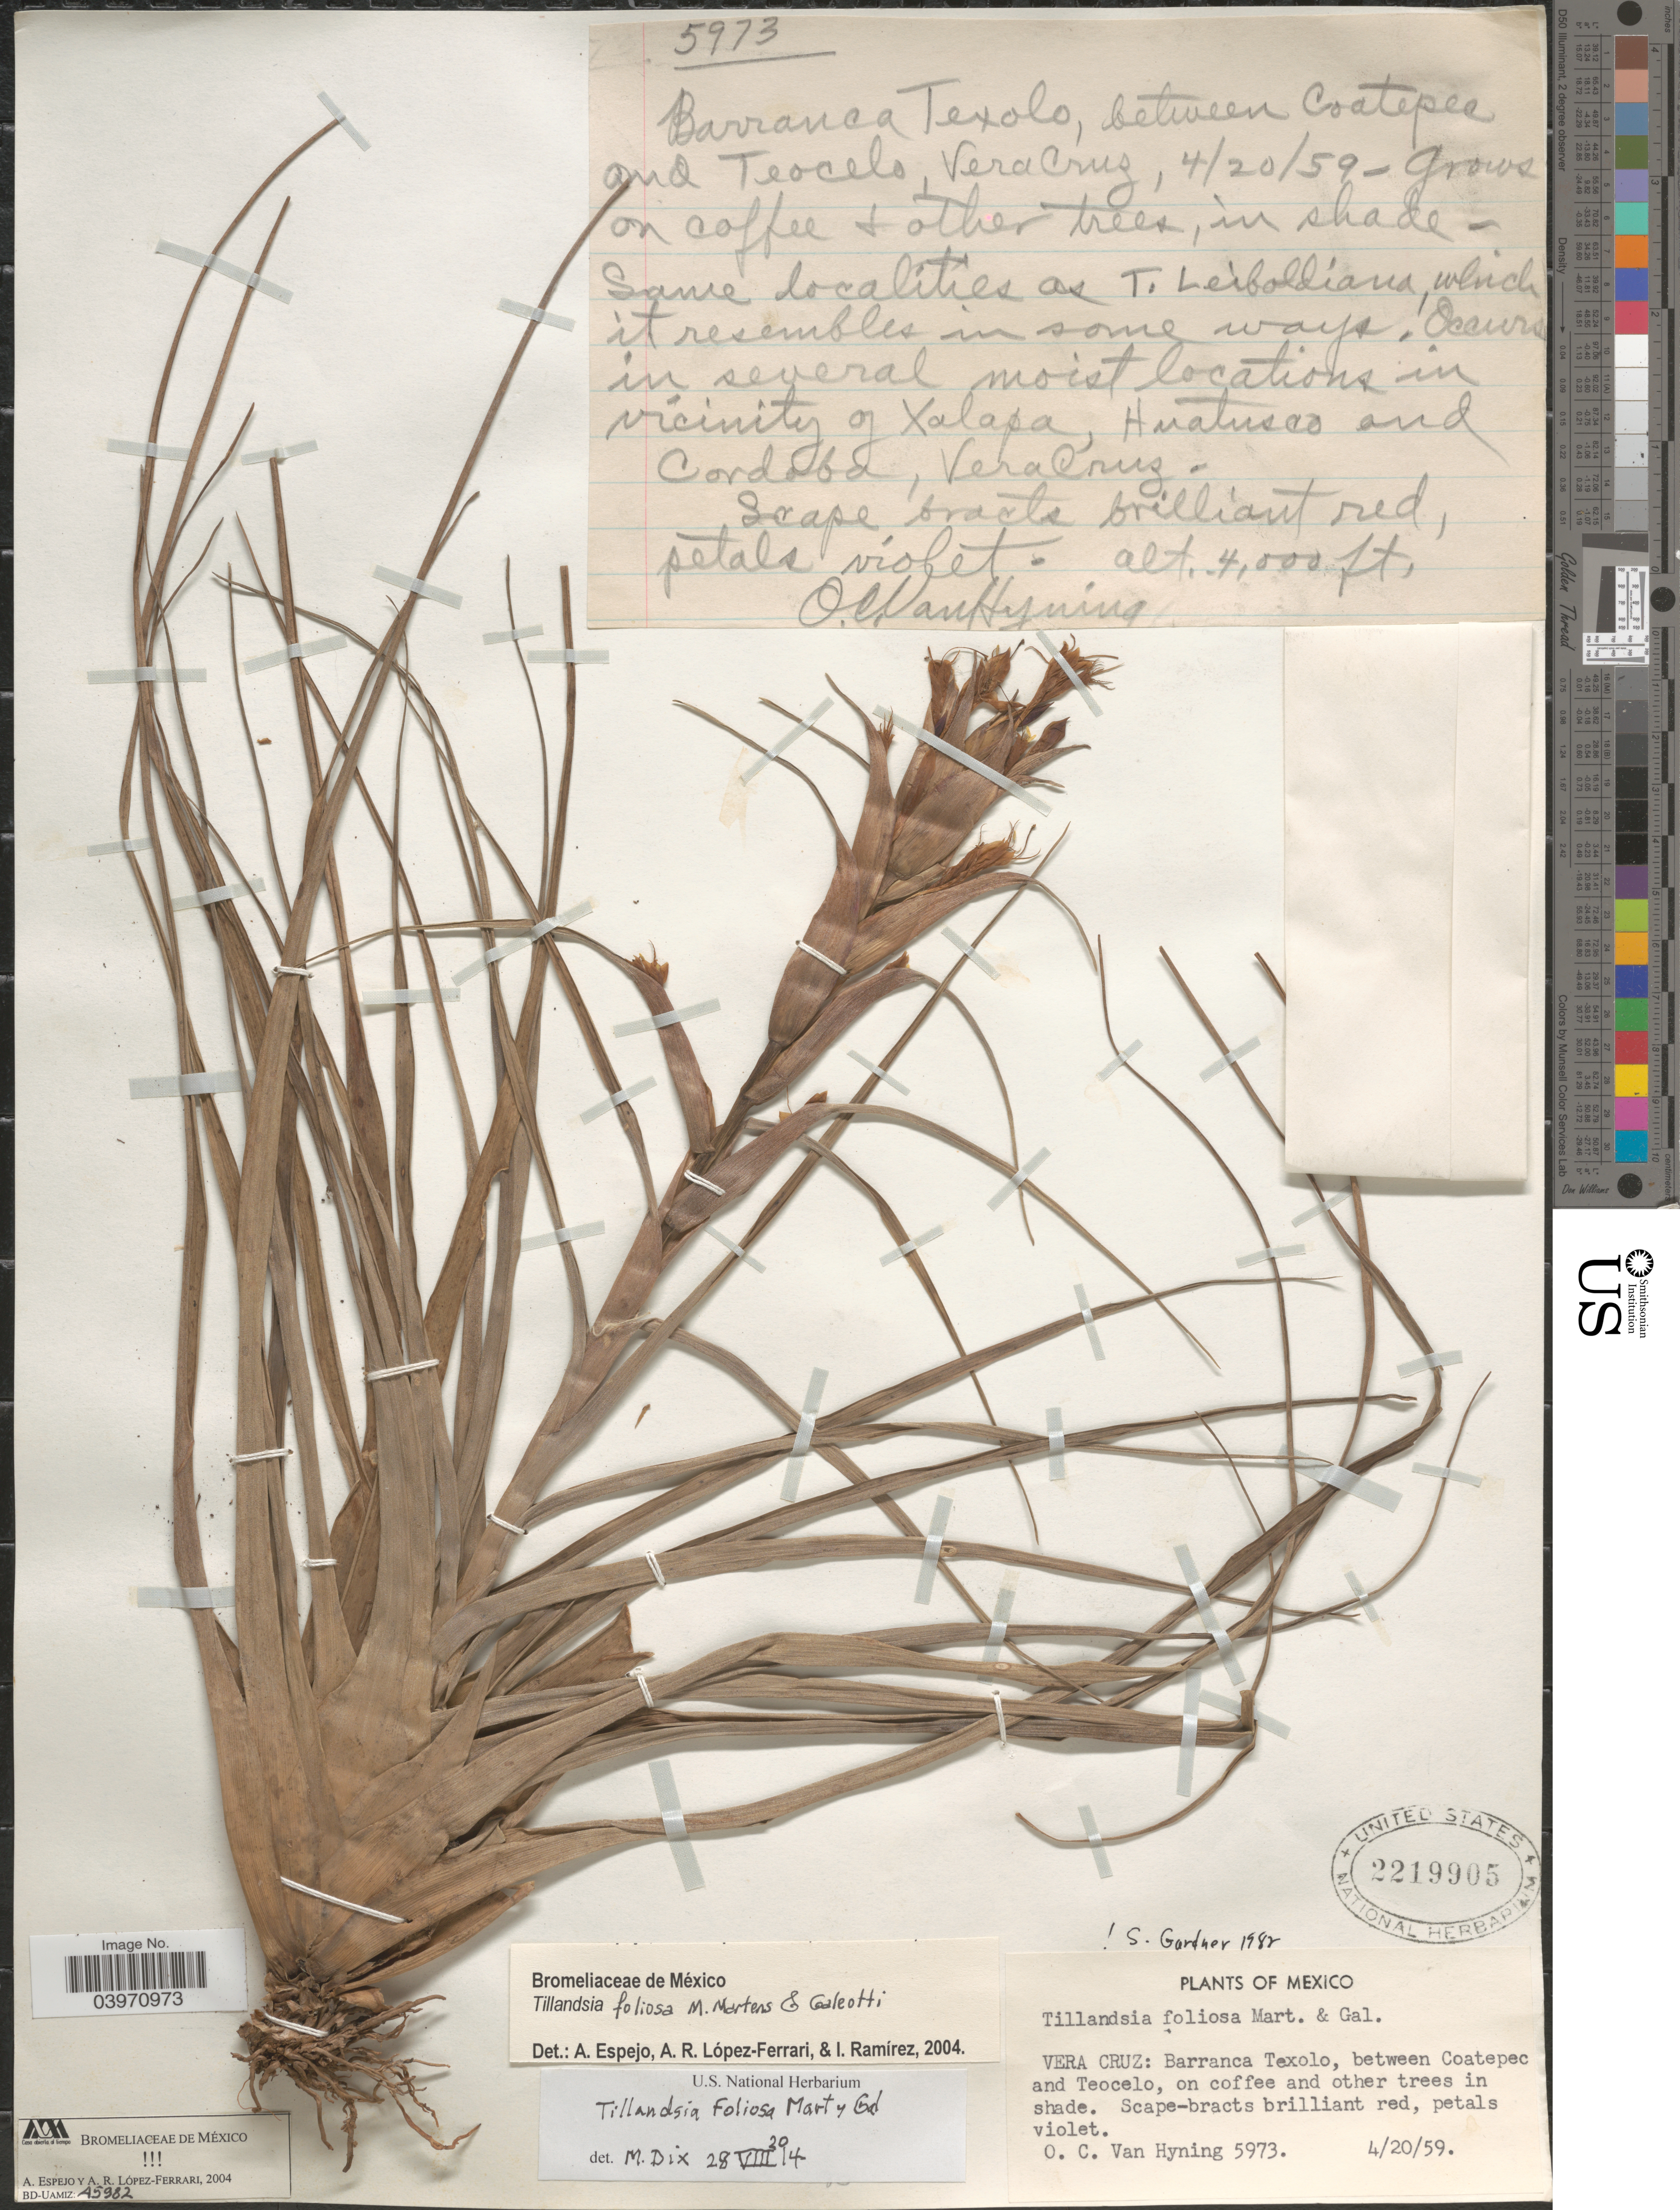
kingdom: Plantae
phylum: Tracheophyta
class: Liliopsida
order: Poales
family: Bromeliaceae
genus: Tillandsia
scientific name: Tillandsia foliosa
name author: M. Martens & Galeotti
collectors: O. Van Hyning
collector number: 5973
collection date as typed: Transcribed d/m/y: 20/4/59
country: Mexico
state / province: Veracruz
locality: Vera Cruz: Barranca Texolo, between Coatepec and Teocolo. Vicinity of Xalapa, Huatusco and Cordoba.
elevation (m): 1219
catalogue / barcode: US 2219905